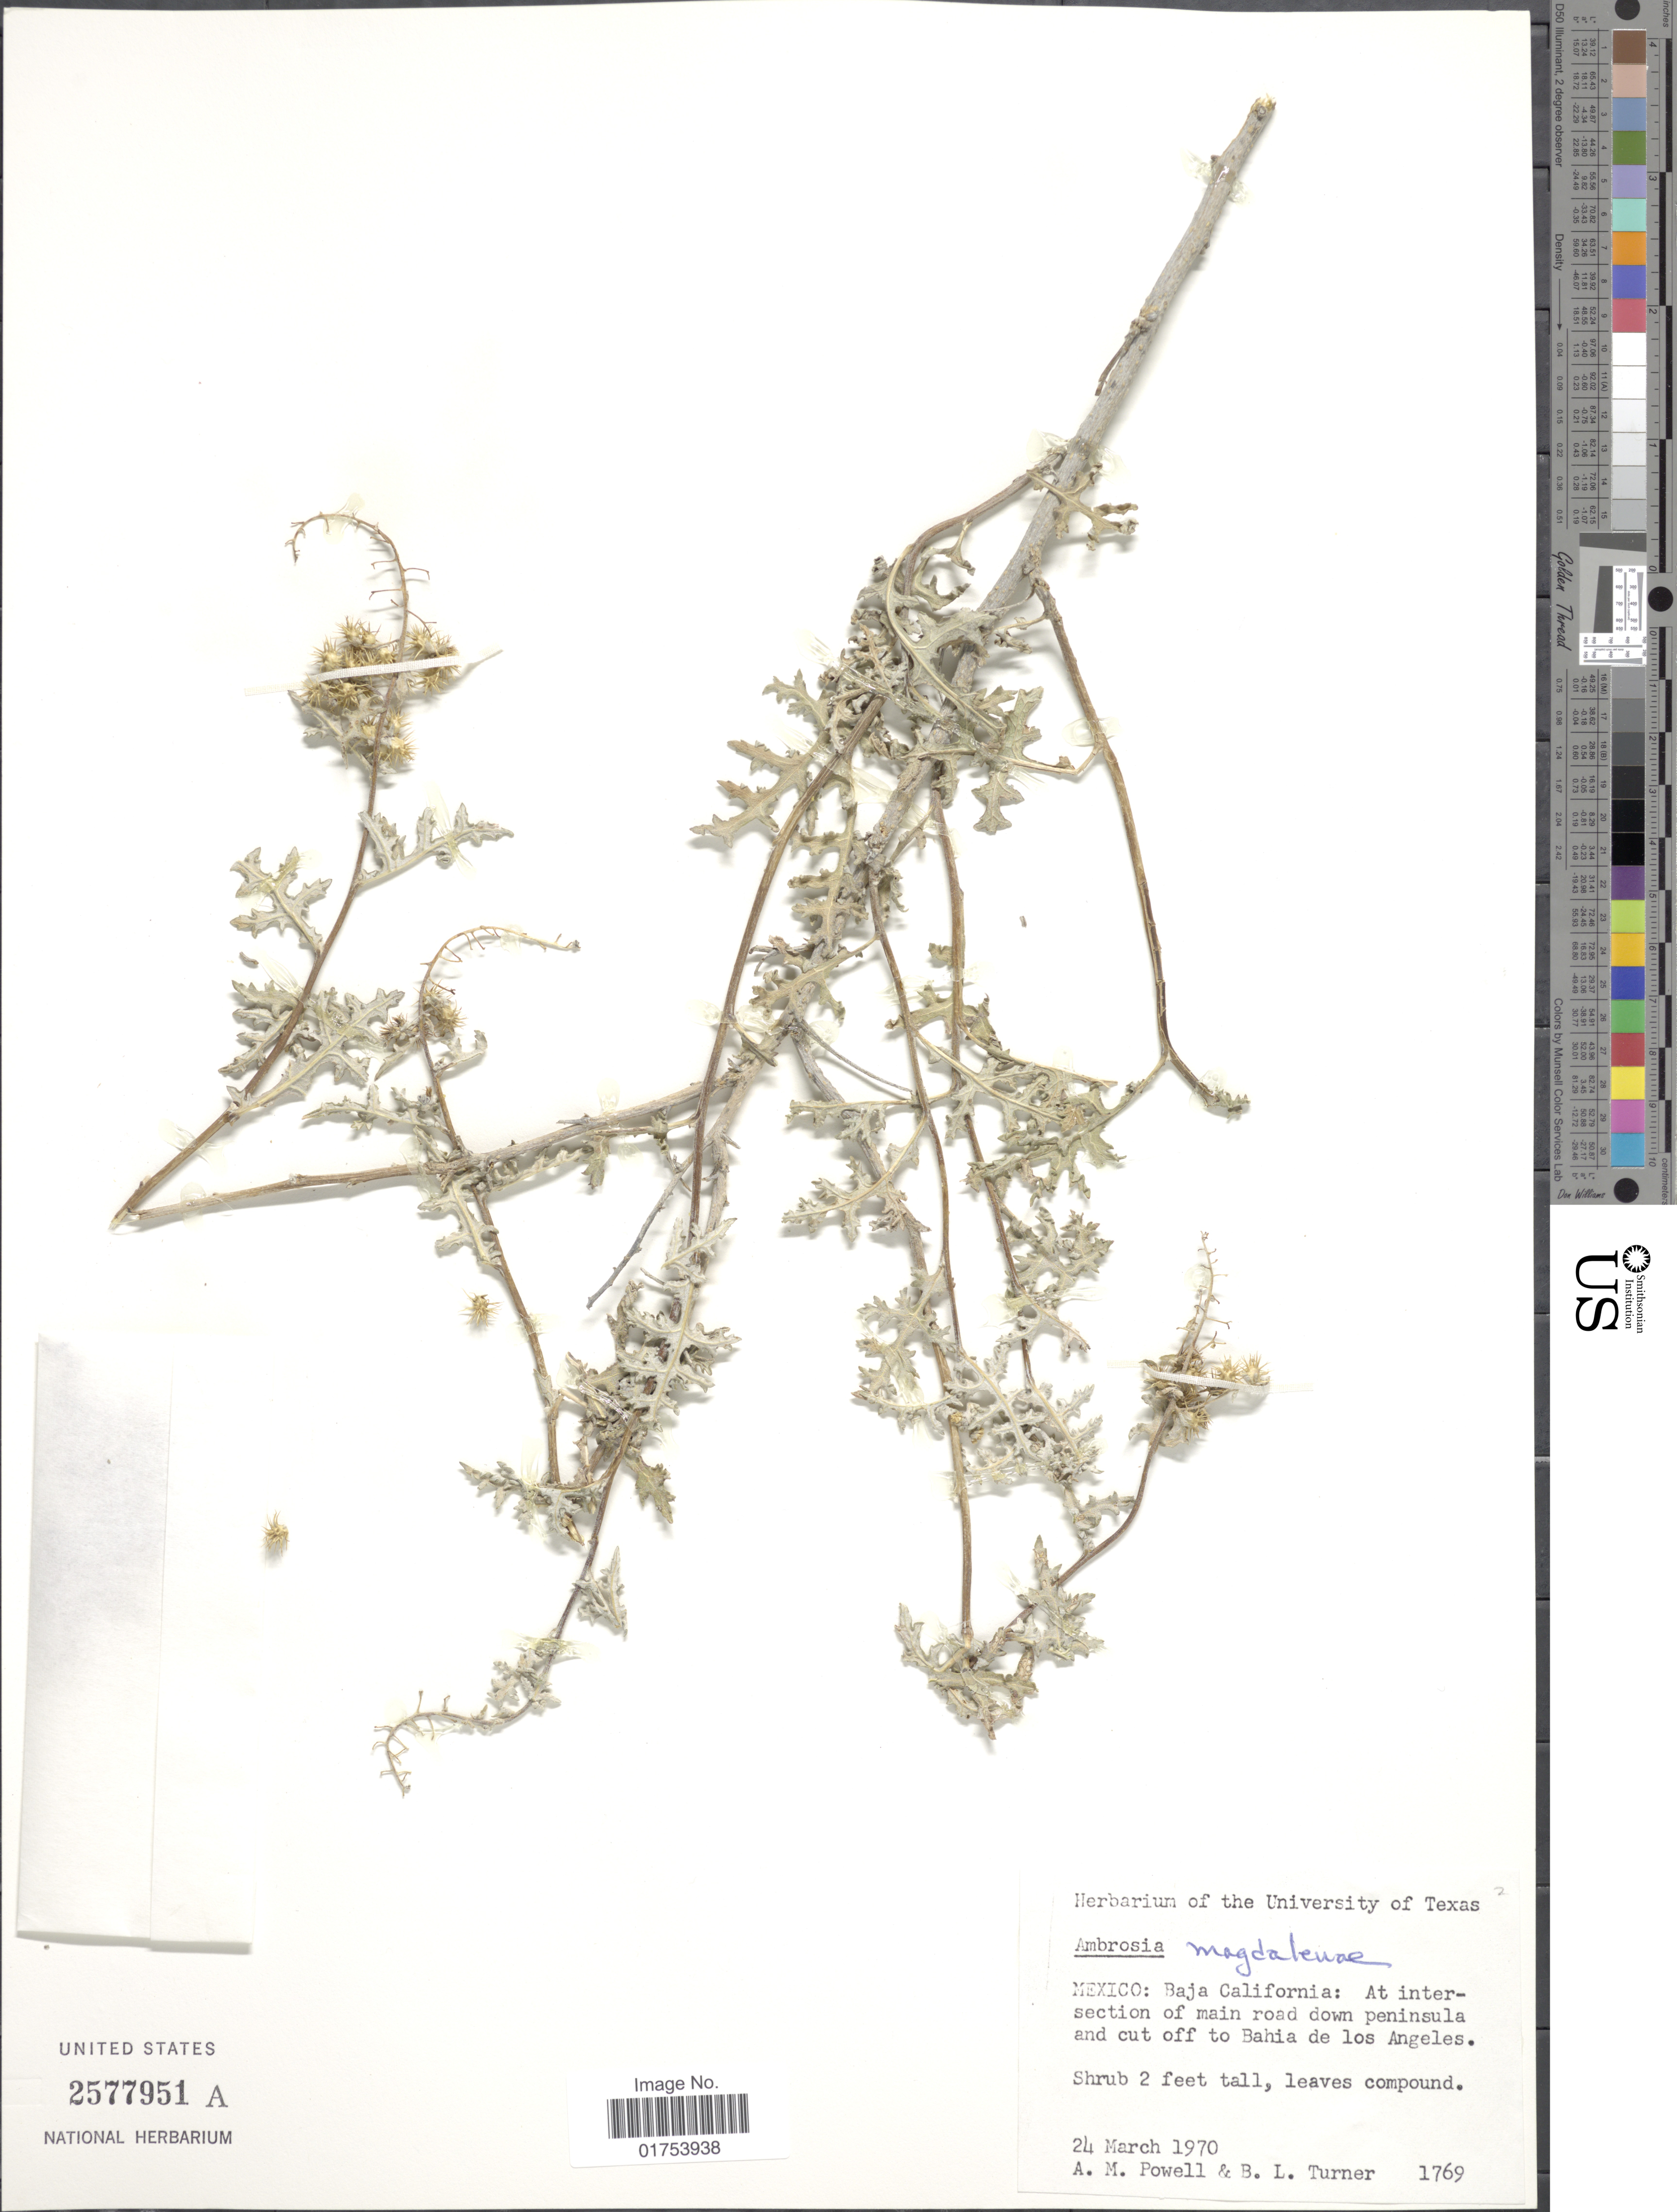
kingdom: Plantae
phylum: Tracheophyta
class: Magnoliopsida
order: Asterales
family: Asteraceae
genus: Ambrosia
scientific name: Ambrosia magdalenae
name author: Brandegee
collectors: A. M. Powell & B. L. Turner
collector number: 1769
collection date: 1970-03-24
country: Mexico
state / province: Baja California Norte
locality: At intersection of main road fown peninsula and cut off to Bahia de Los Angeles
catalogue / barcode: US 2577951A